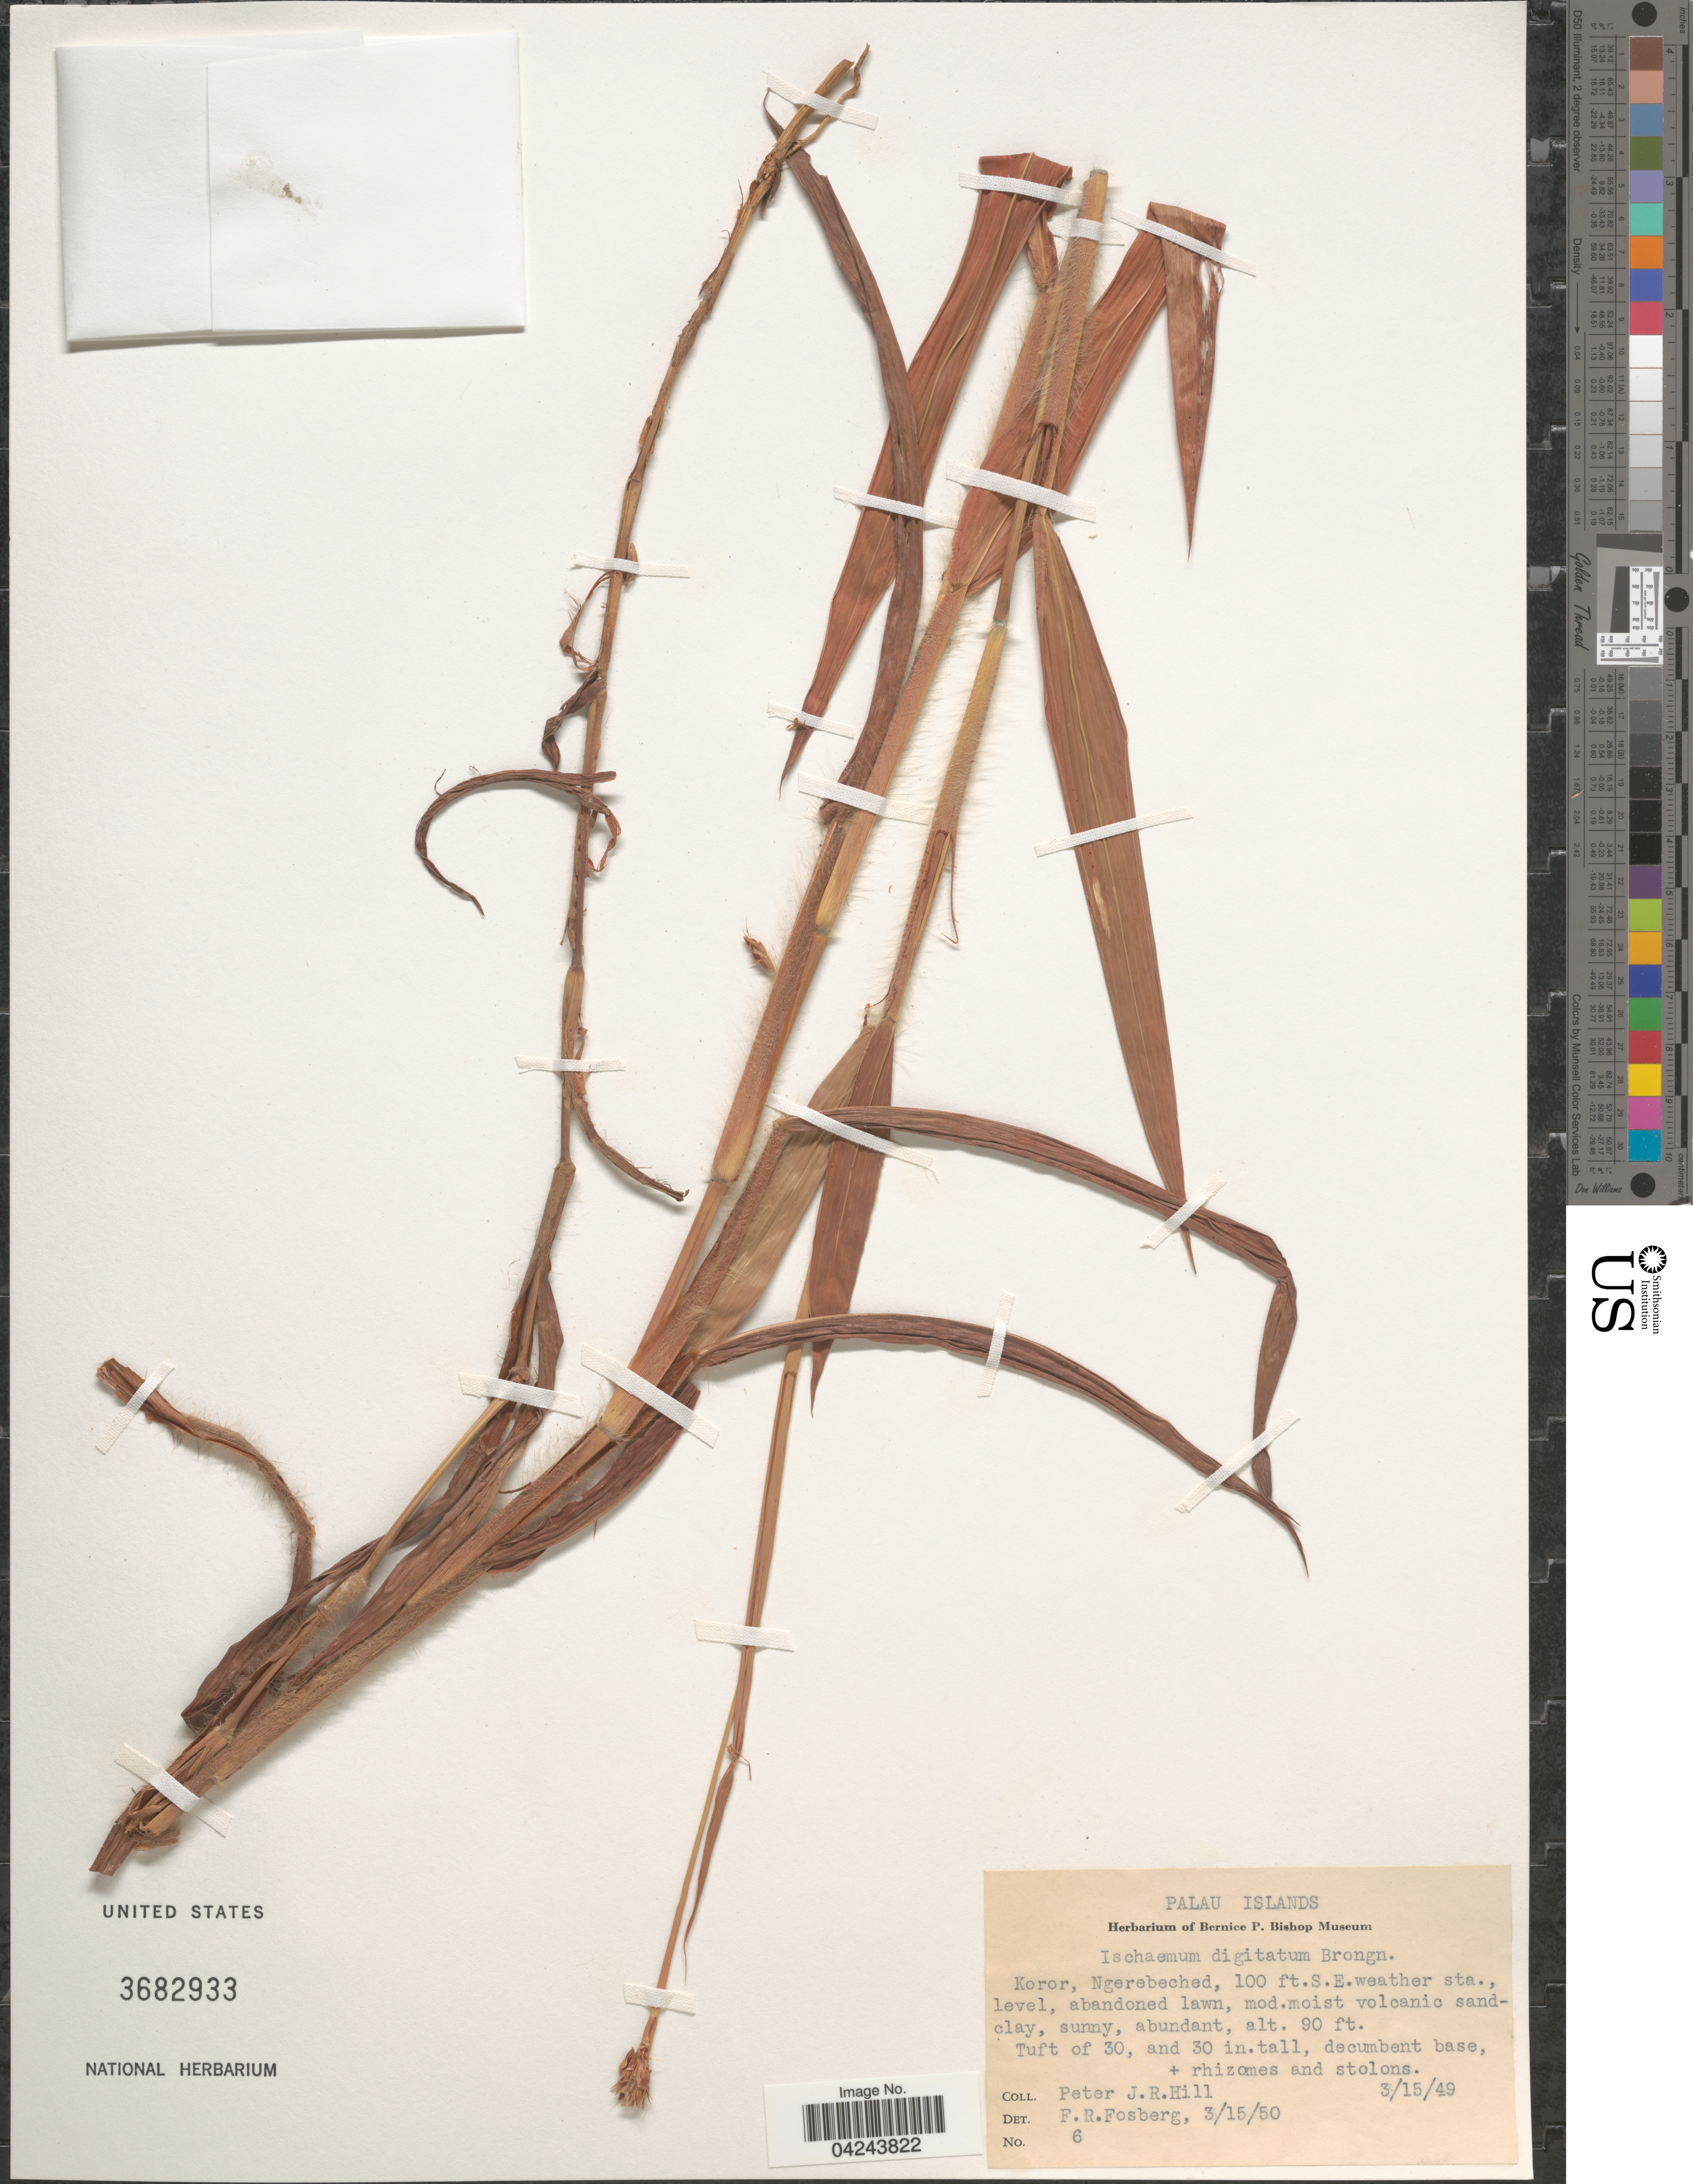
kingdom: Plantae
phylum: Tracheophyta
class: Liliopsida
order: Poales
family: Poaceae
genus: Ischaemum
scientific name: Ischaemum polystachyum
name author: J. Presl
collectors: P. J. R. Hill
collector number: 6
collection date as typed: Transcribed d/m/y: 15/3/49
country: Palau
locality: Palau Islands. Koror, Ngerebeched, 100 ft. S.E. weather sta.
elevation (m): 27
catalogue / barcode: US 3682933